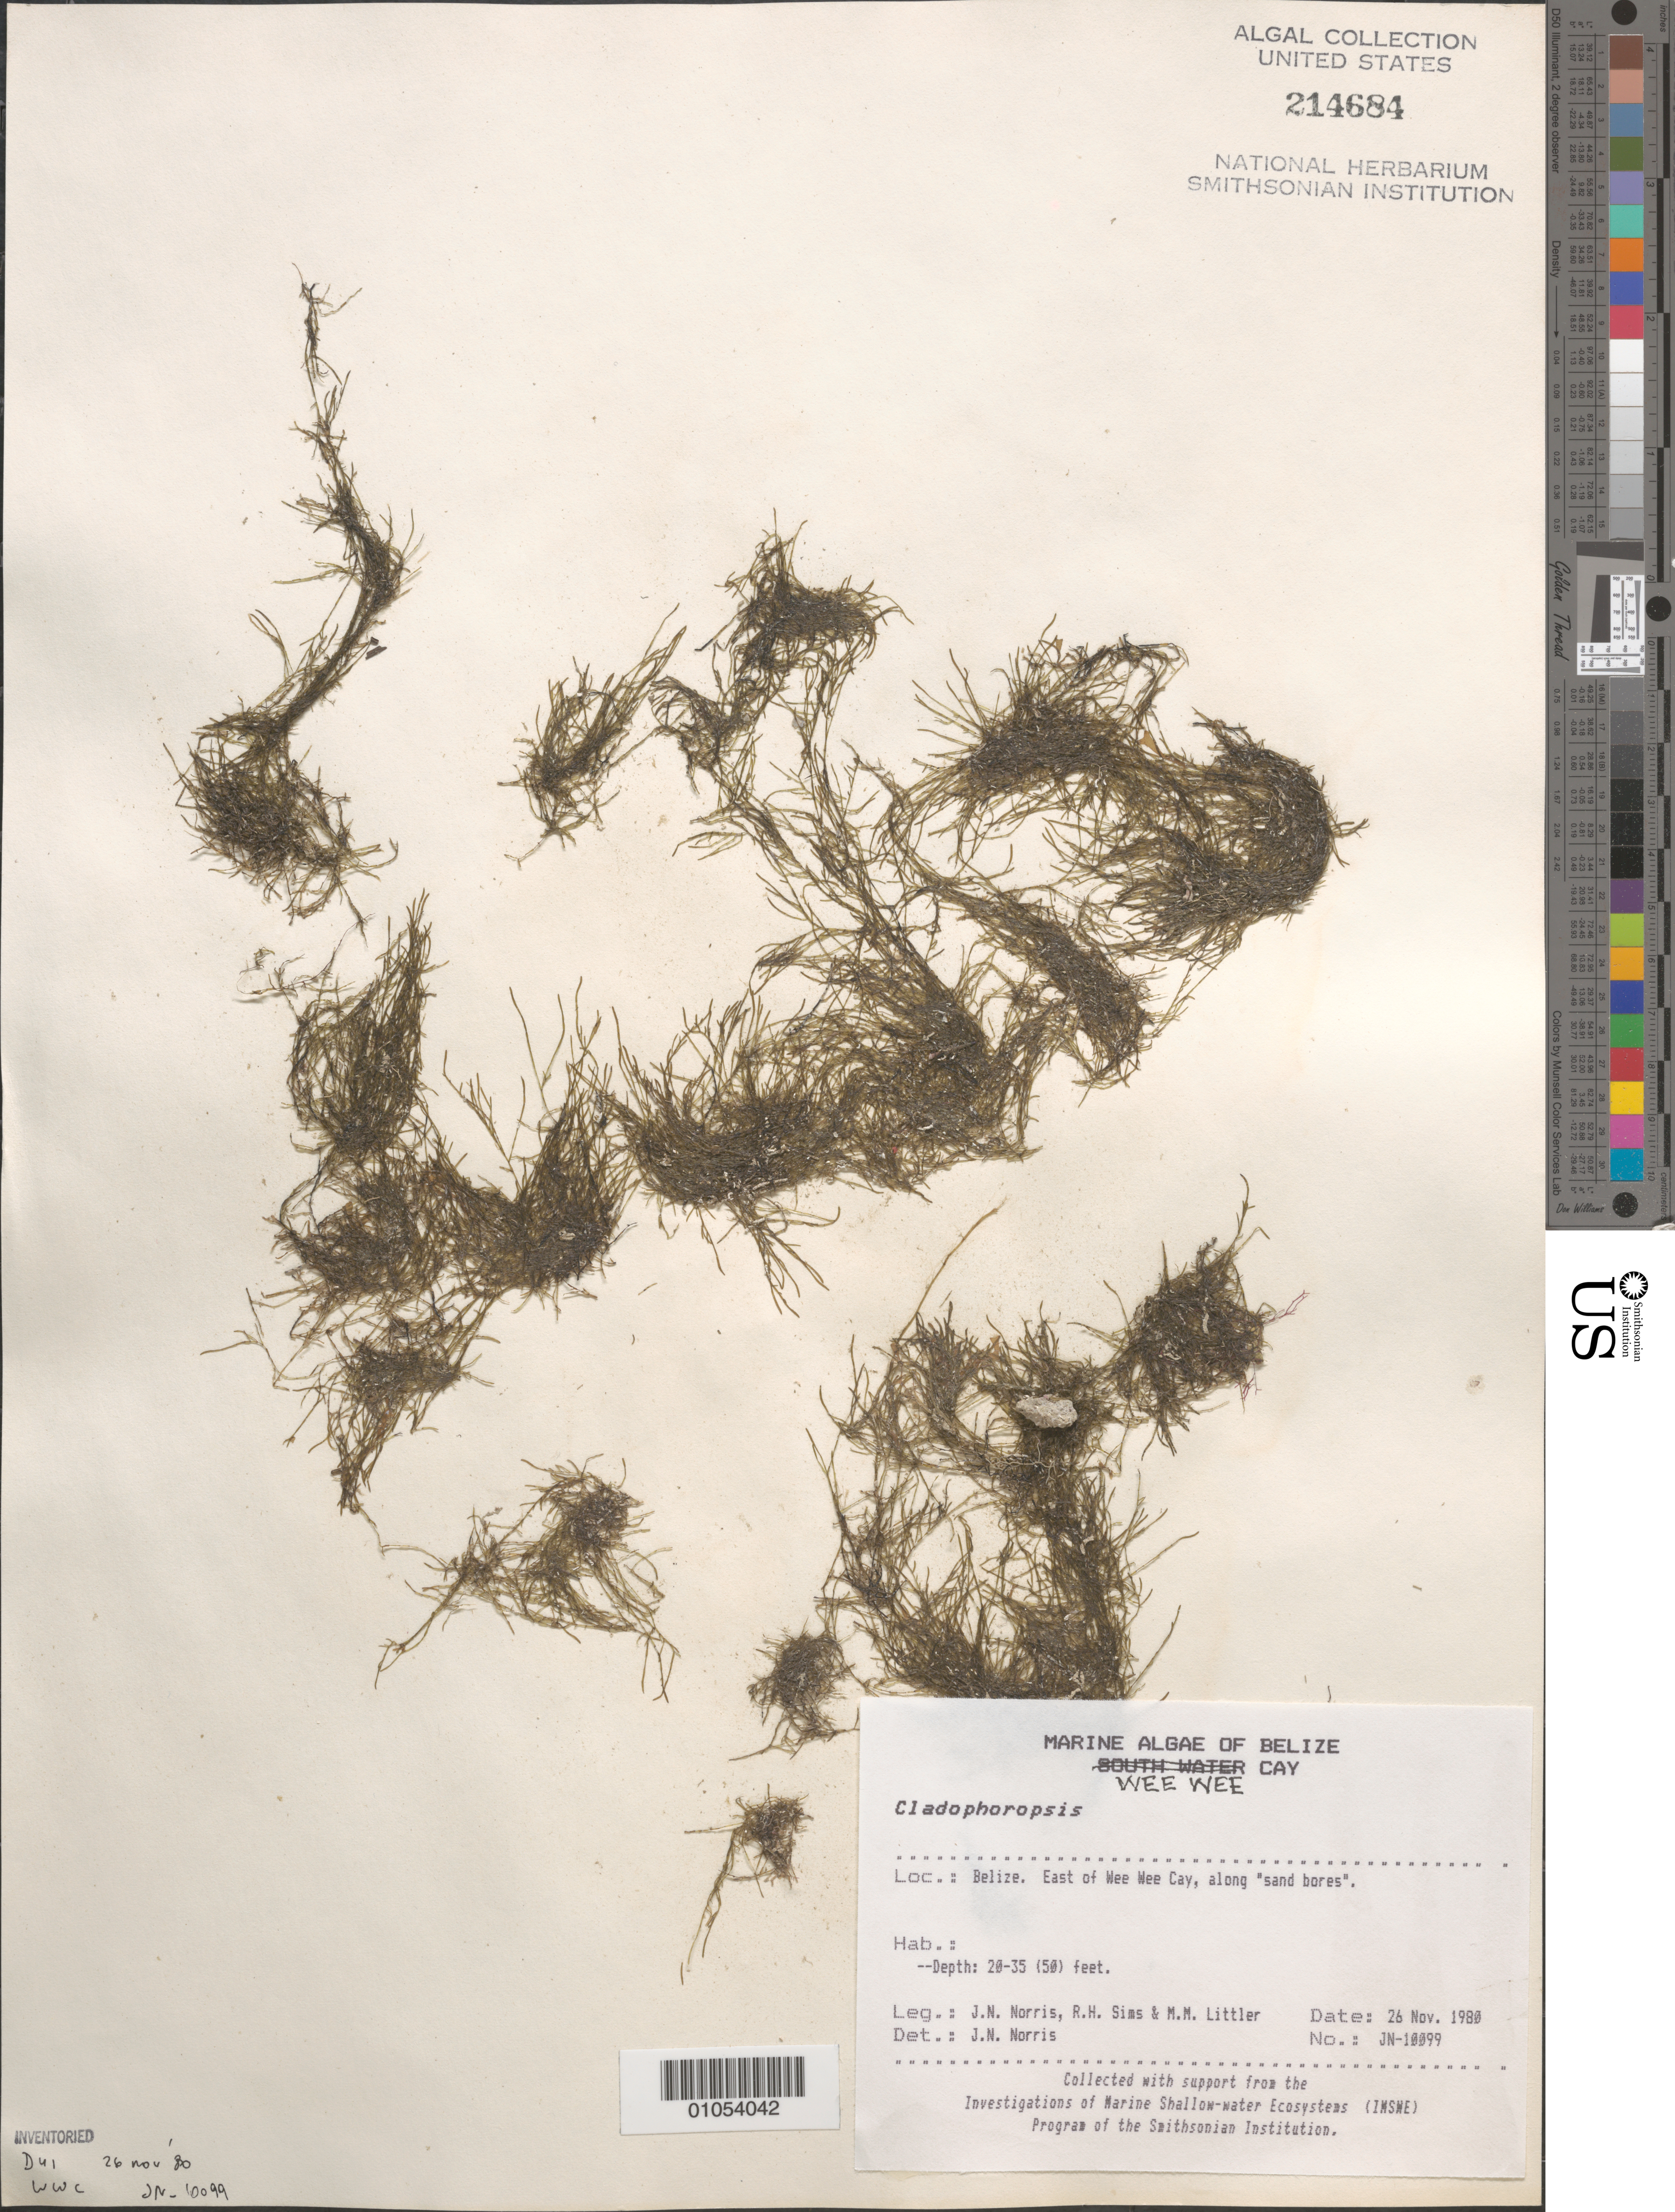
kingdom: Plantae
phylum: Chlorophyta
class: Ulvophyceae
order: Siphonocladales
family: Boodleaceae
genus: Cladophoropsis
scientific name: Cladophoropsis sp.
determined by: Norris, James N.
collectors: J. N. Norris, R. H. Sims & M. M. Littler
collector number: JN-10099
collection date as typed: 26 Nov 1980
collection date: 1980-11-26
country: Belize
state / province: Stann Creek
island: Wee Wee Cay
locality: East of Wee Wee Cay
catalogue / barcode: US 214684